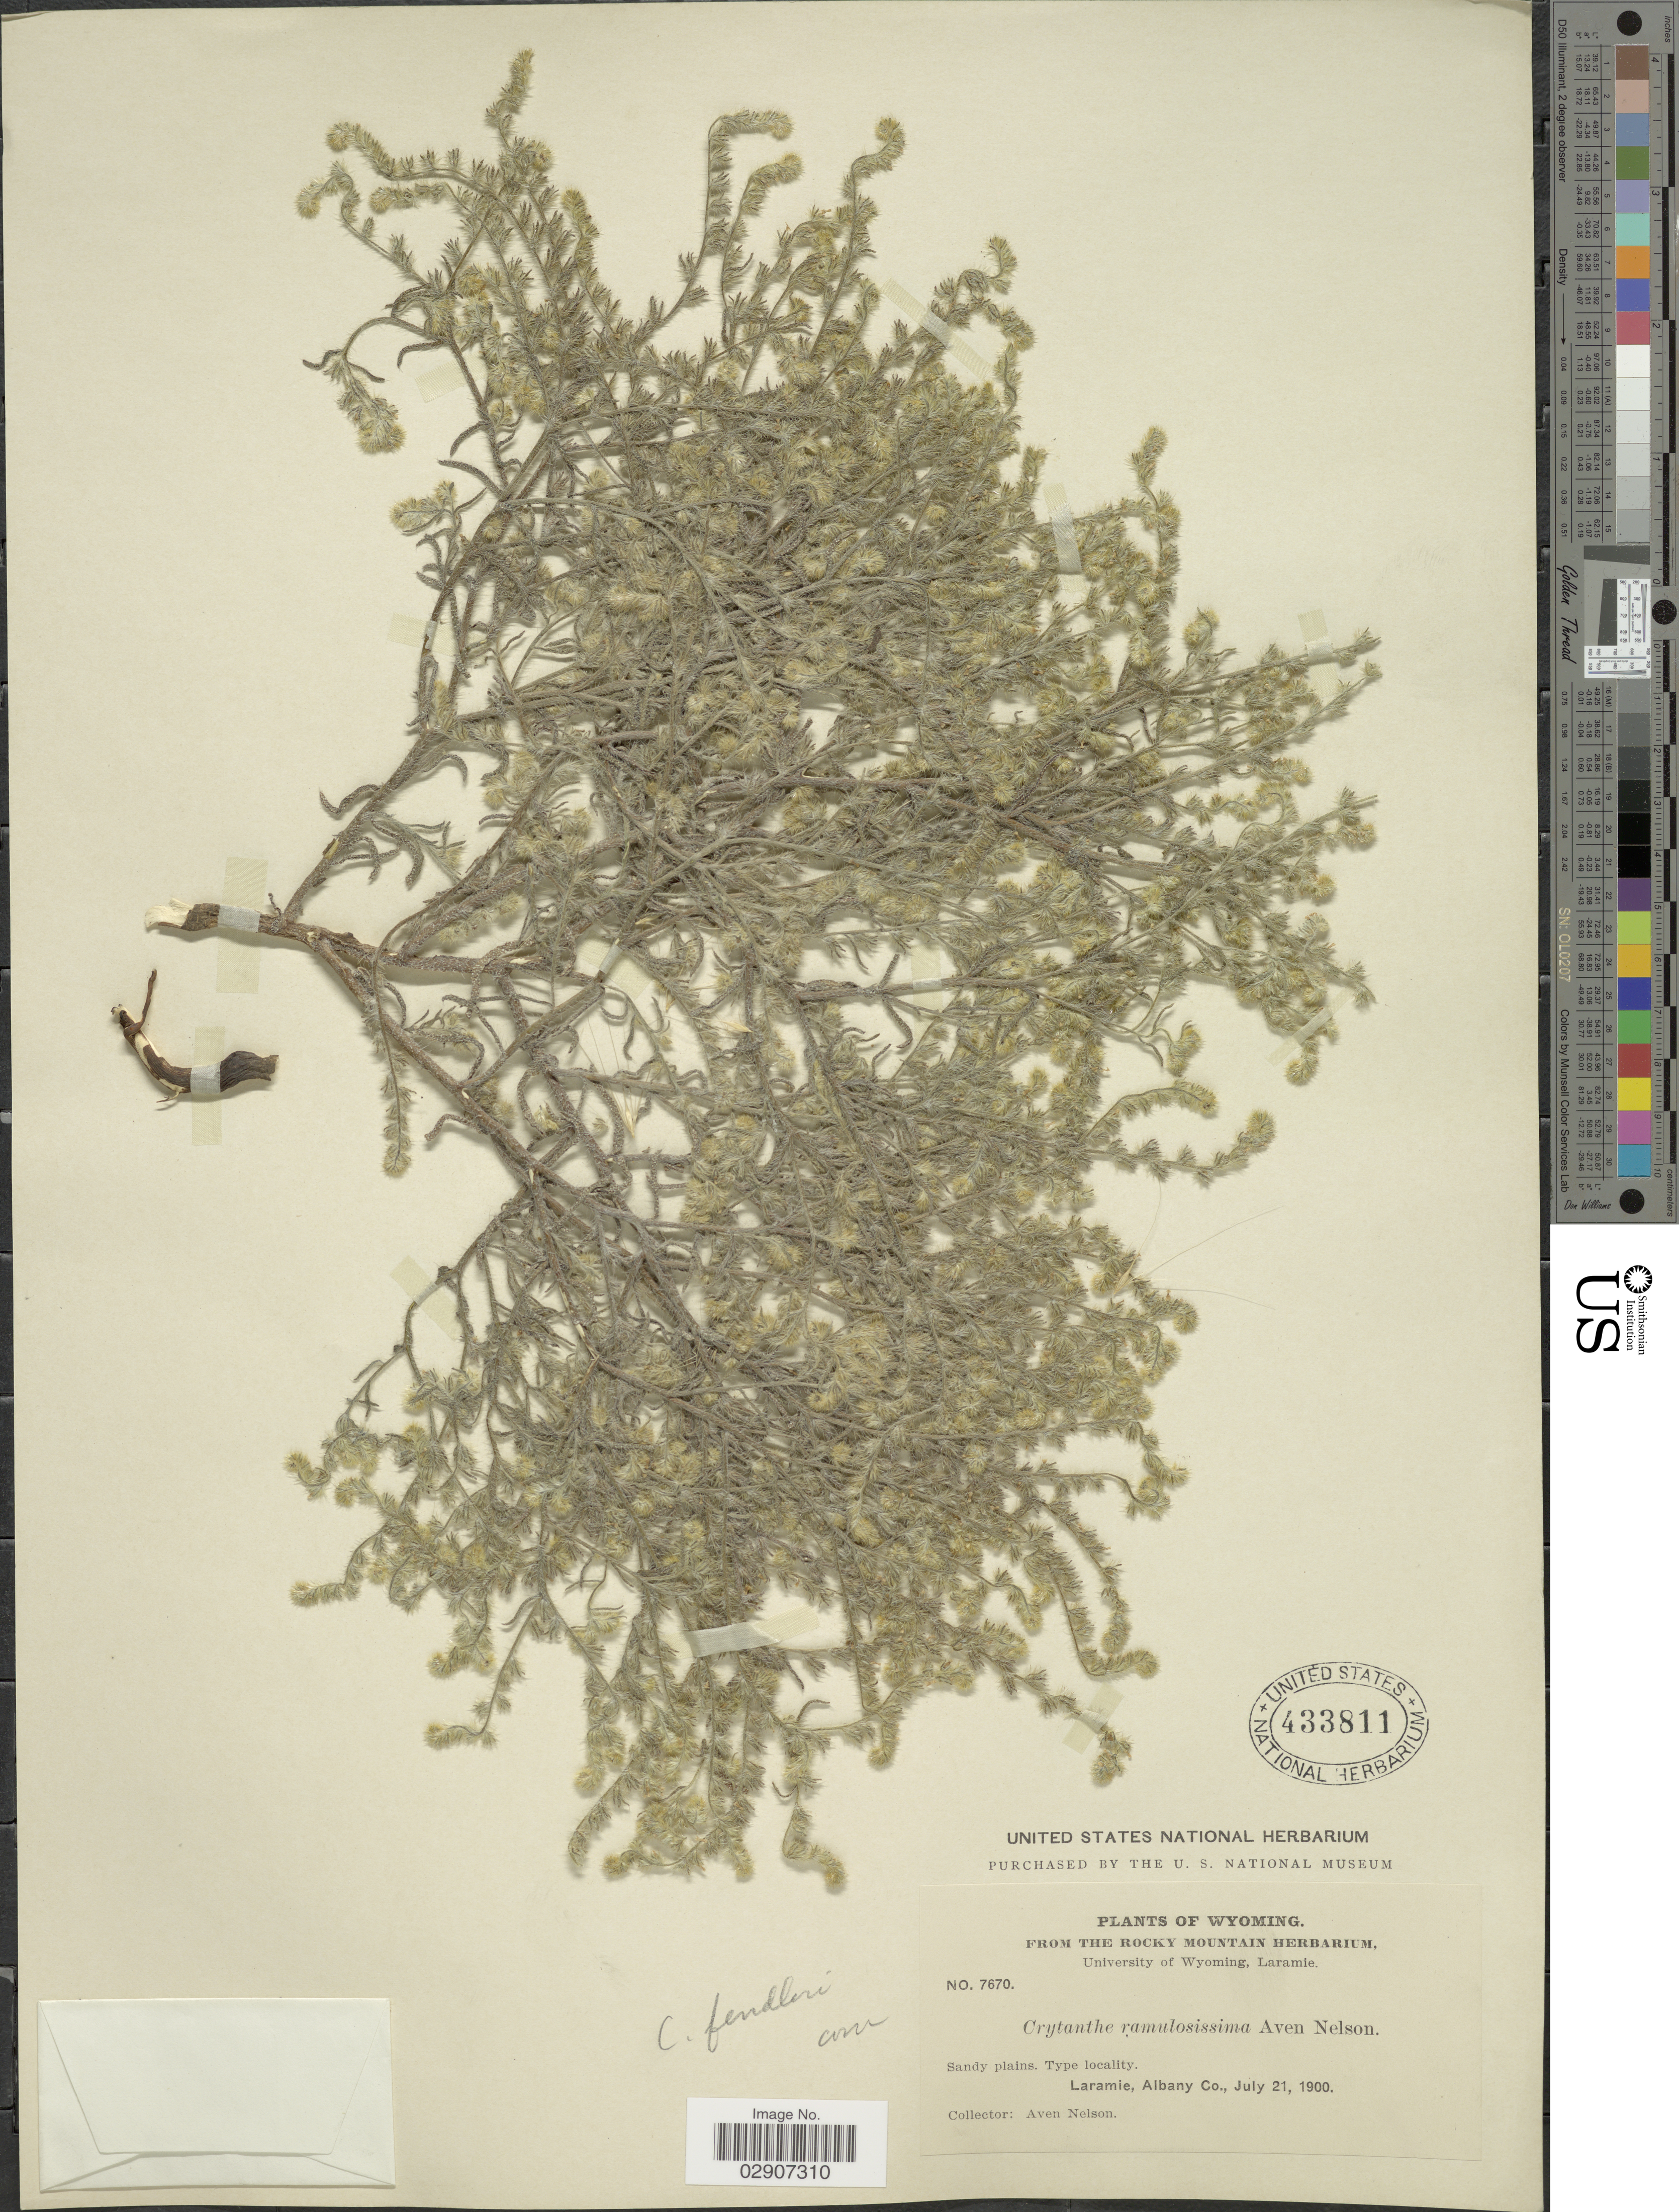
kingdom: Plantae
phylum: Tracheophyta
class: Magnoliopsida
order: Boraginales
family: Boraginaceae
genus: Cryptantha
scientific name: Cryptantha fendleri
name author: (A. Gray) Greene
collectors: A. Nelson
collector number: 7670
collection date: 1900-07-21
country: United States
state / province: Wyoming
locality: Laramie Albany Co.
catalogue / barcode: US 433811